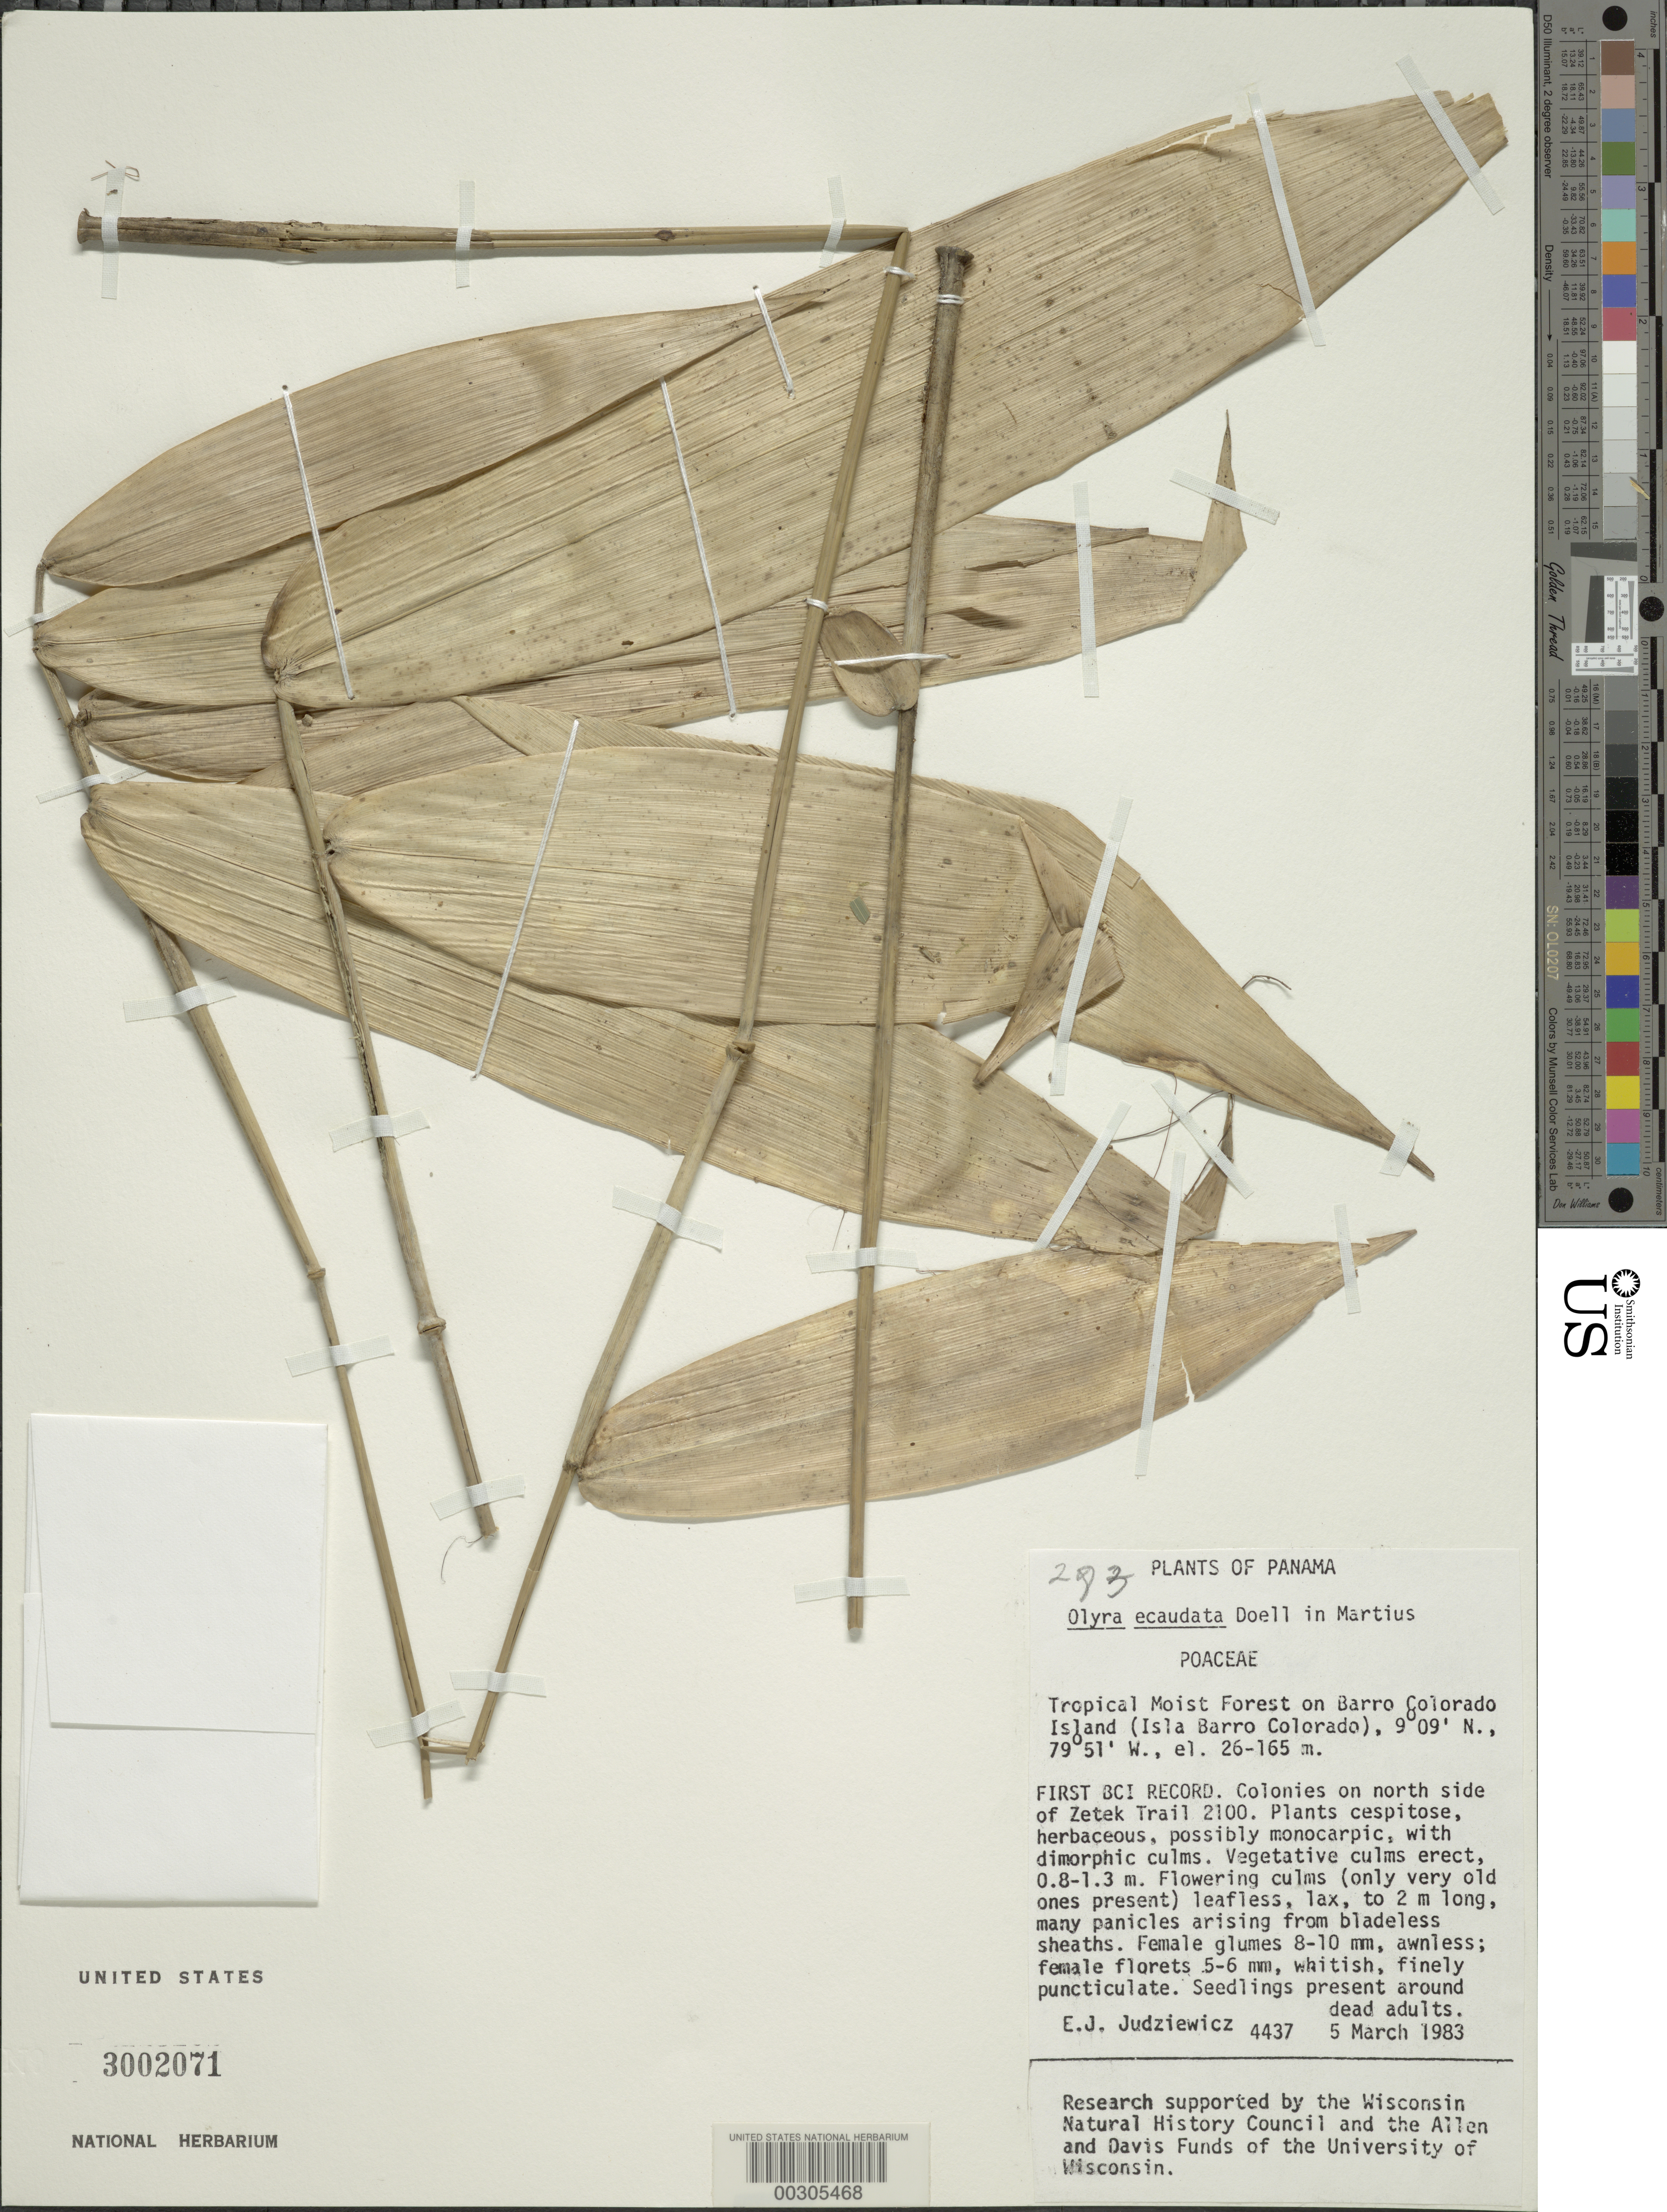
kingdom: Plantae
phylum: Tracheophyta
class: Liliopsida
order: Poales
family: Poaceae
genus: Olyra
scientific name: Olyra ecaudata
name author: Döll in Mart.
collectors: E. J. Judziewicz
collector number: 4437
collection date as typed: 05 Mar 1983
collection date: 1983-03-05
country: Panama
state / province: Panamá Oeste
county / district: Canal Zone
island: Barro Colorado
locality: Zetek Trail 2100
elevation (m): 26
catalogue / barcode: US 3002071